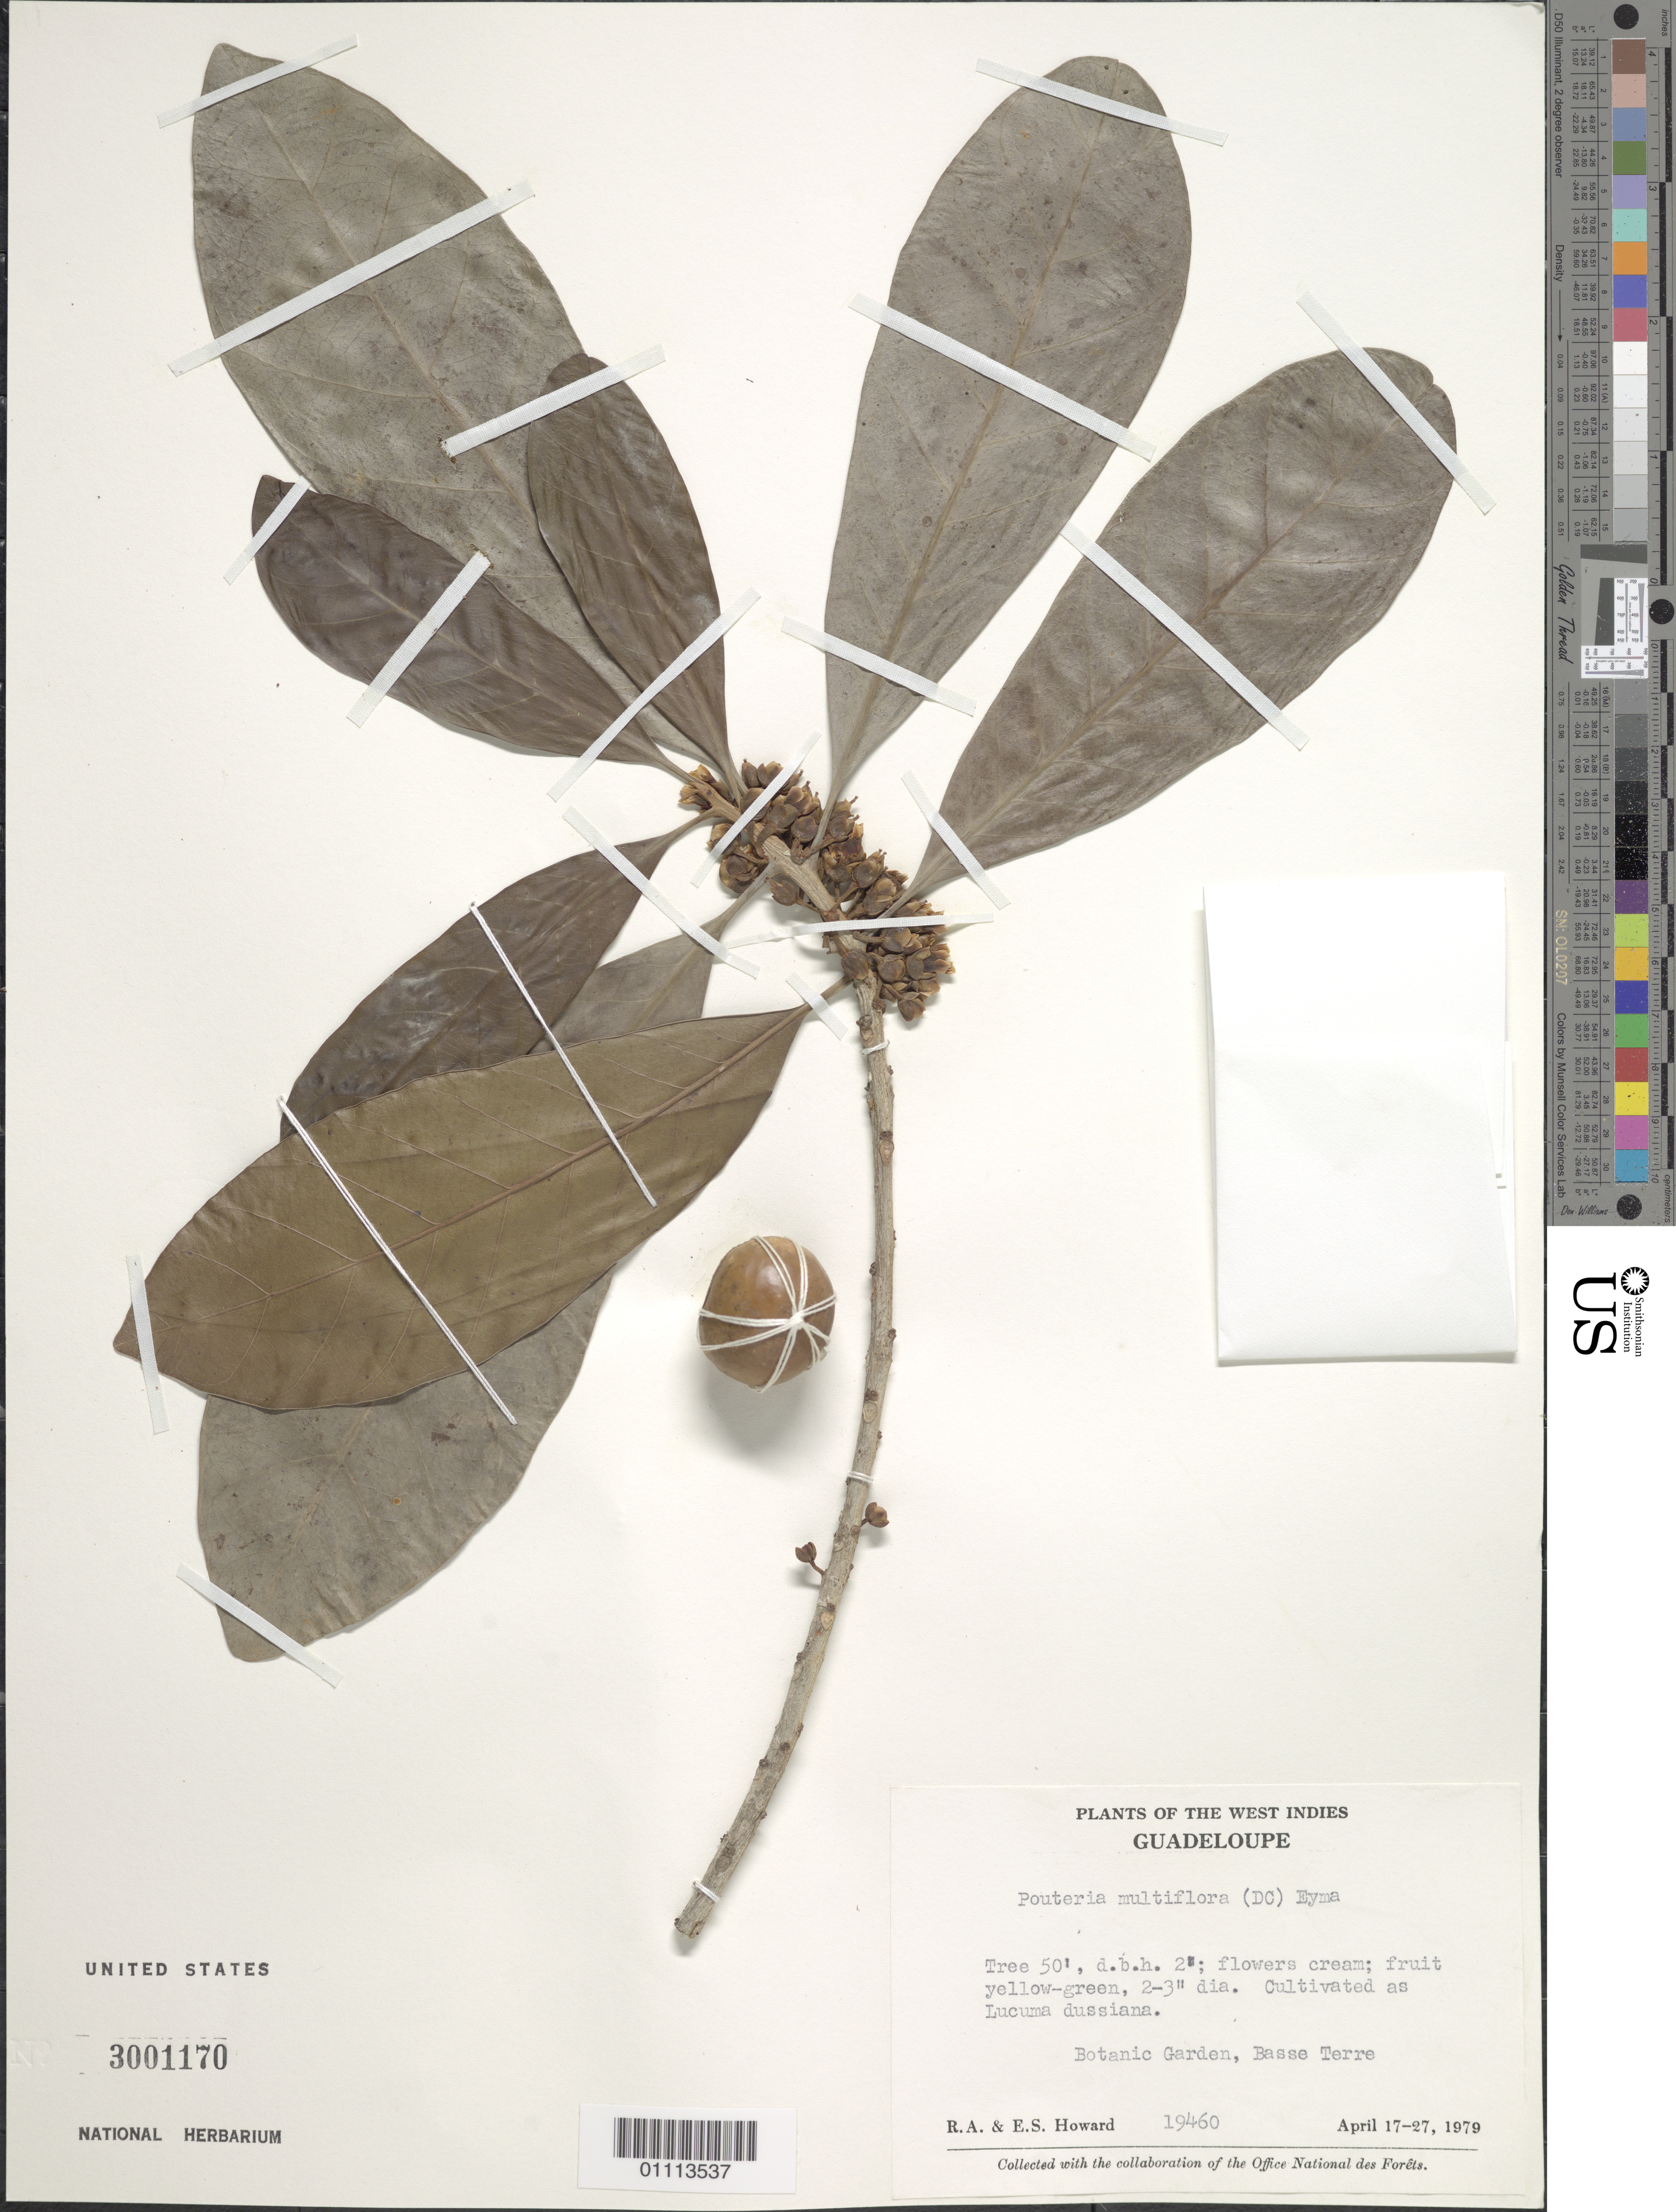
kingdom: Plantae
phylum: Tracheophyta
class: Magnoliopsida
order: Ericales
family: Sapotaceae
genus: Pouteria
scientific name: Pouteria multiflora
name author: (A. DC.) Eyma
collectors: R. A. Howard & E. S. Howard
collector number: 19460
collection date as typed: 17 Apr 1979 to 27 Apr 1979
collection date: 1979-04-17/1979-04-27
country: Guadeloupe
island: Basse Terre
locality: Botanic Garden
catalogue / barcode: US 3001170